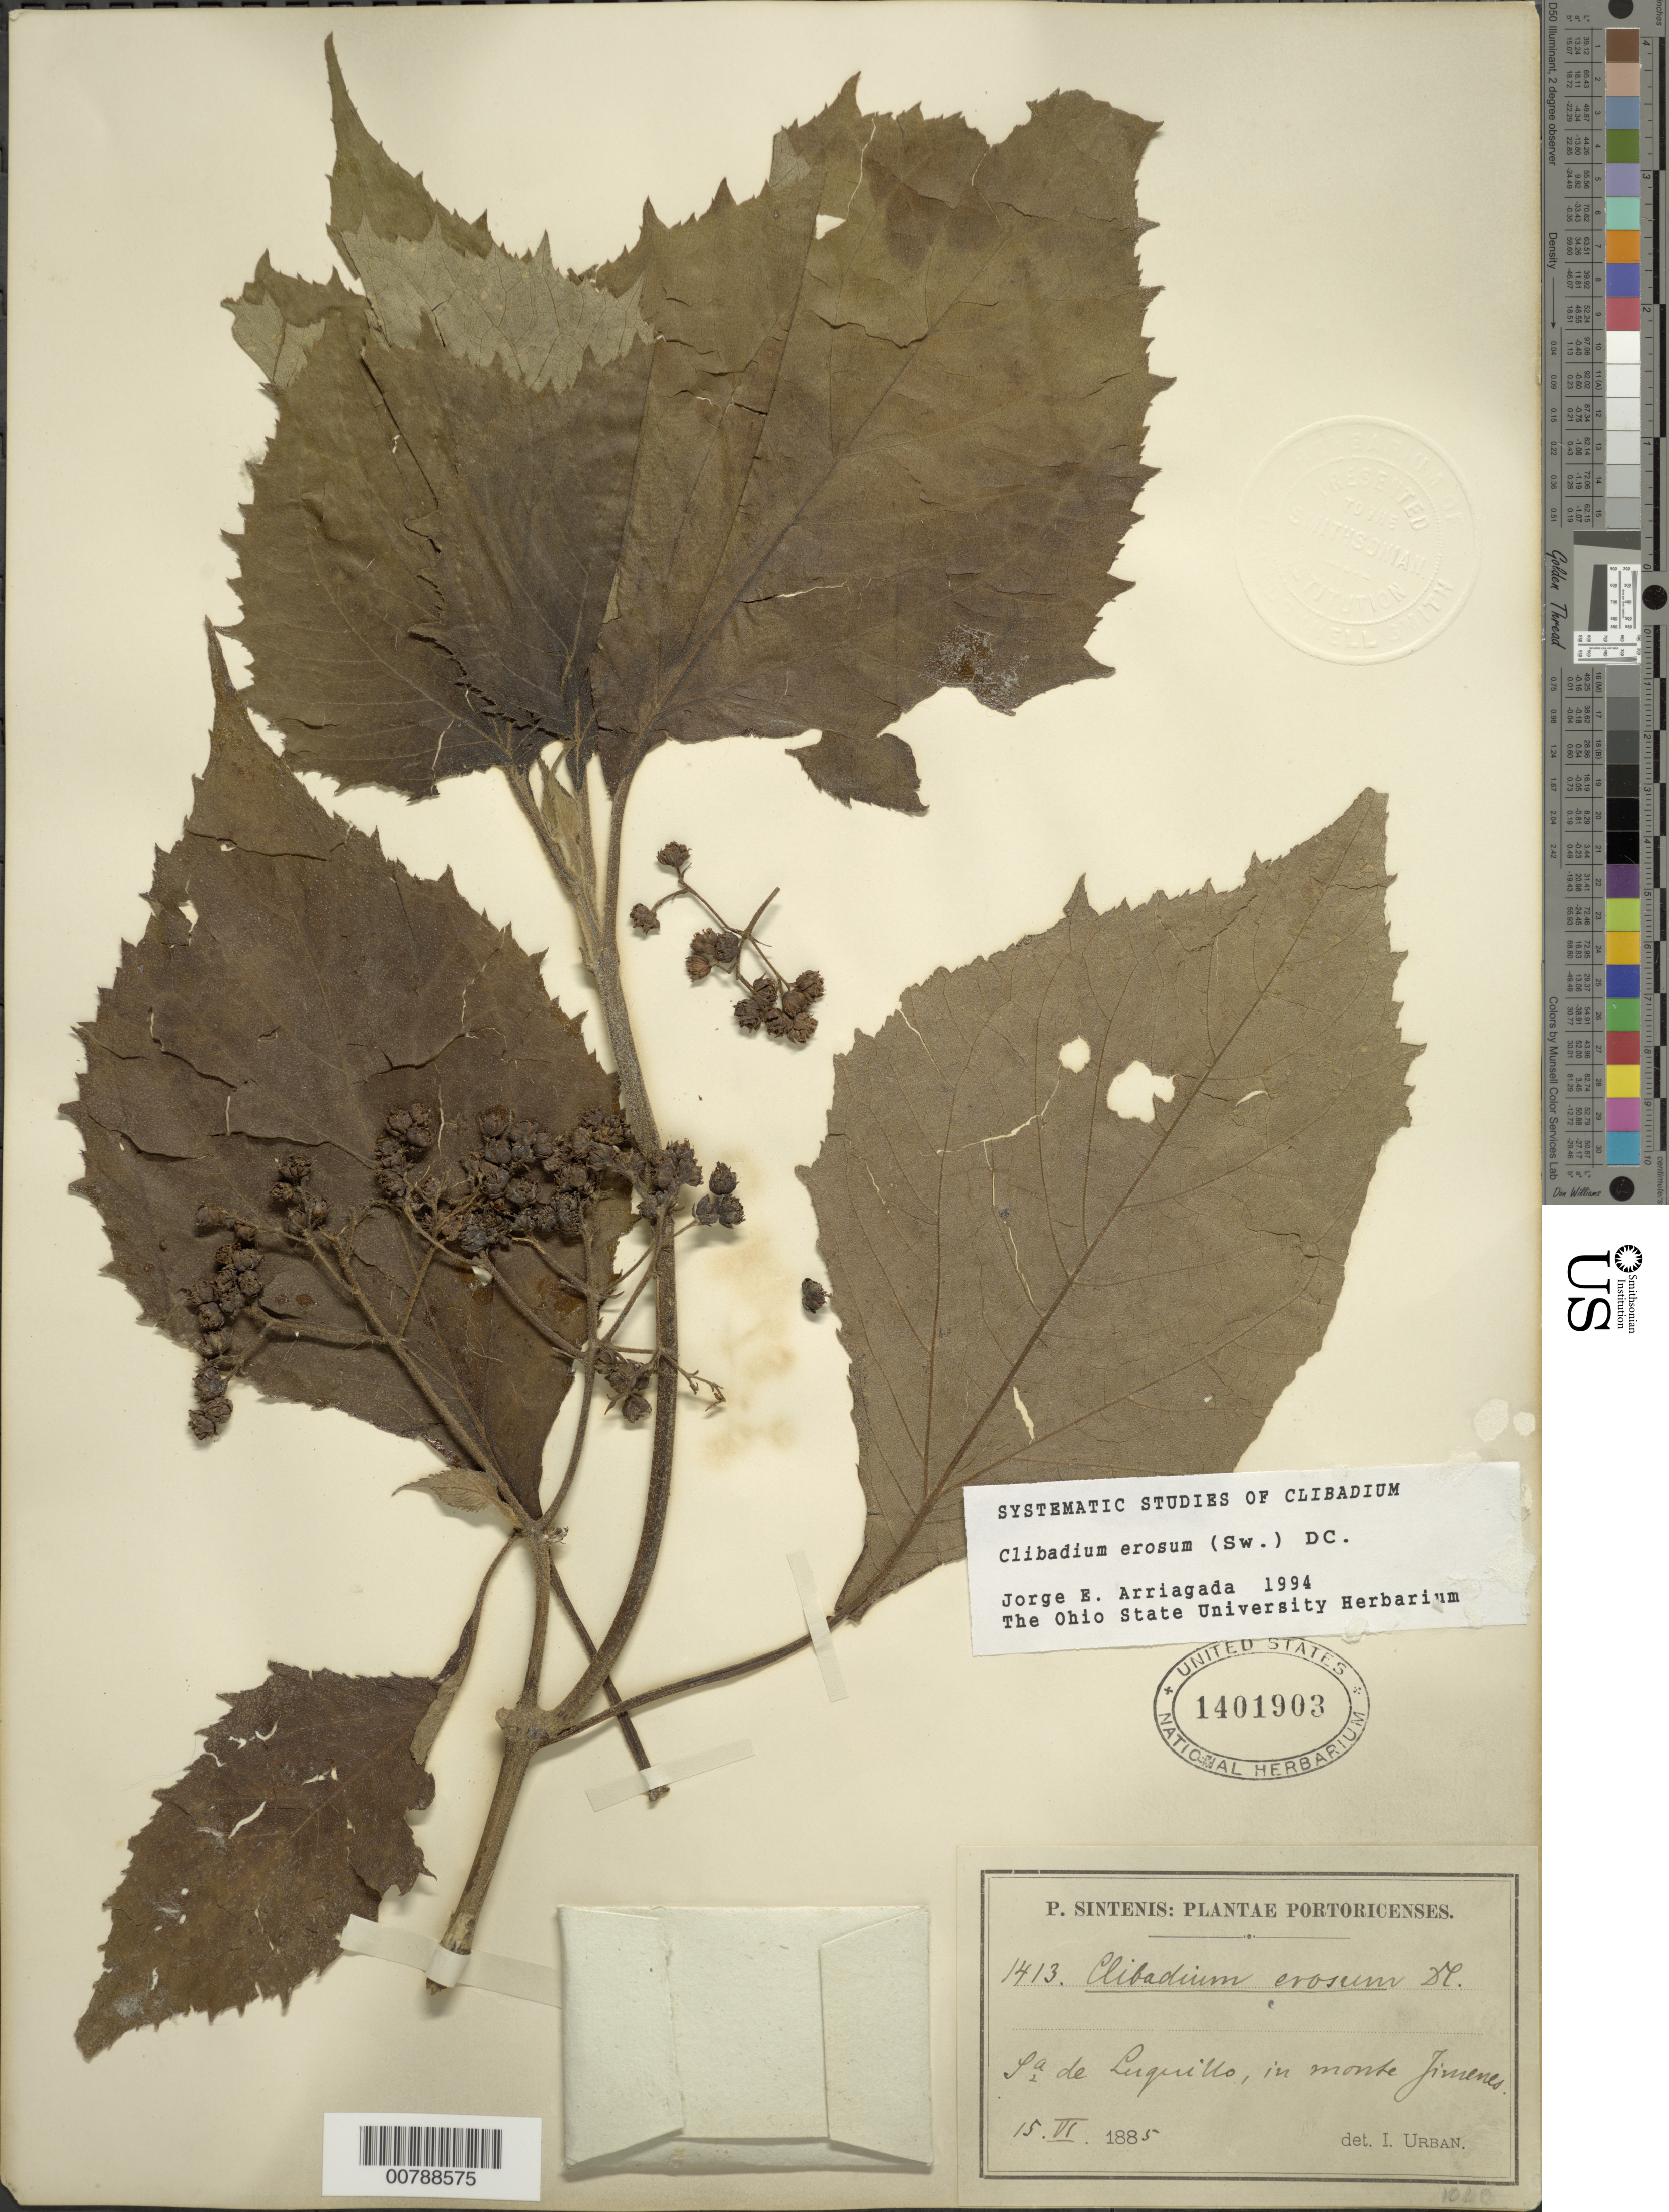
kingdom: Plantae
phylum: Tracheophyta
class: Magnoliopsida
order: Asterales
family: Asteraceae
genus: Clibadium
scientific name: Clibadium erosum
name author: (Sw.) DC.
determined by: Arriagada, J. E.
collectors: P. Sintenis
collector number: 1413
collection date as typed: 15 Jun 1885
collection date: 1885-06-15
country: Puerto Rico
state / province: Luquillo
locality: Sierra de Luquillo, in monte Jimenes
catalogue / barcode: US 1401903